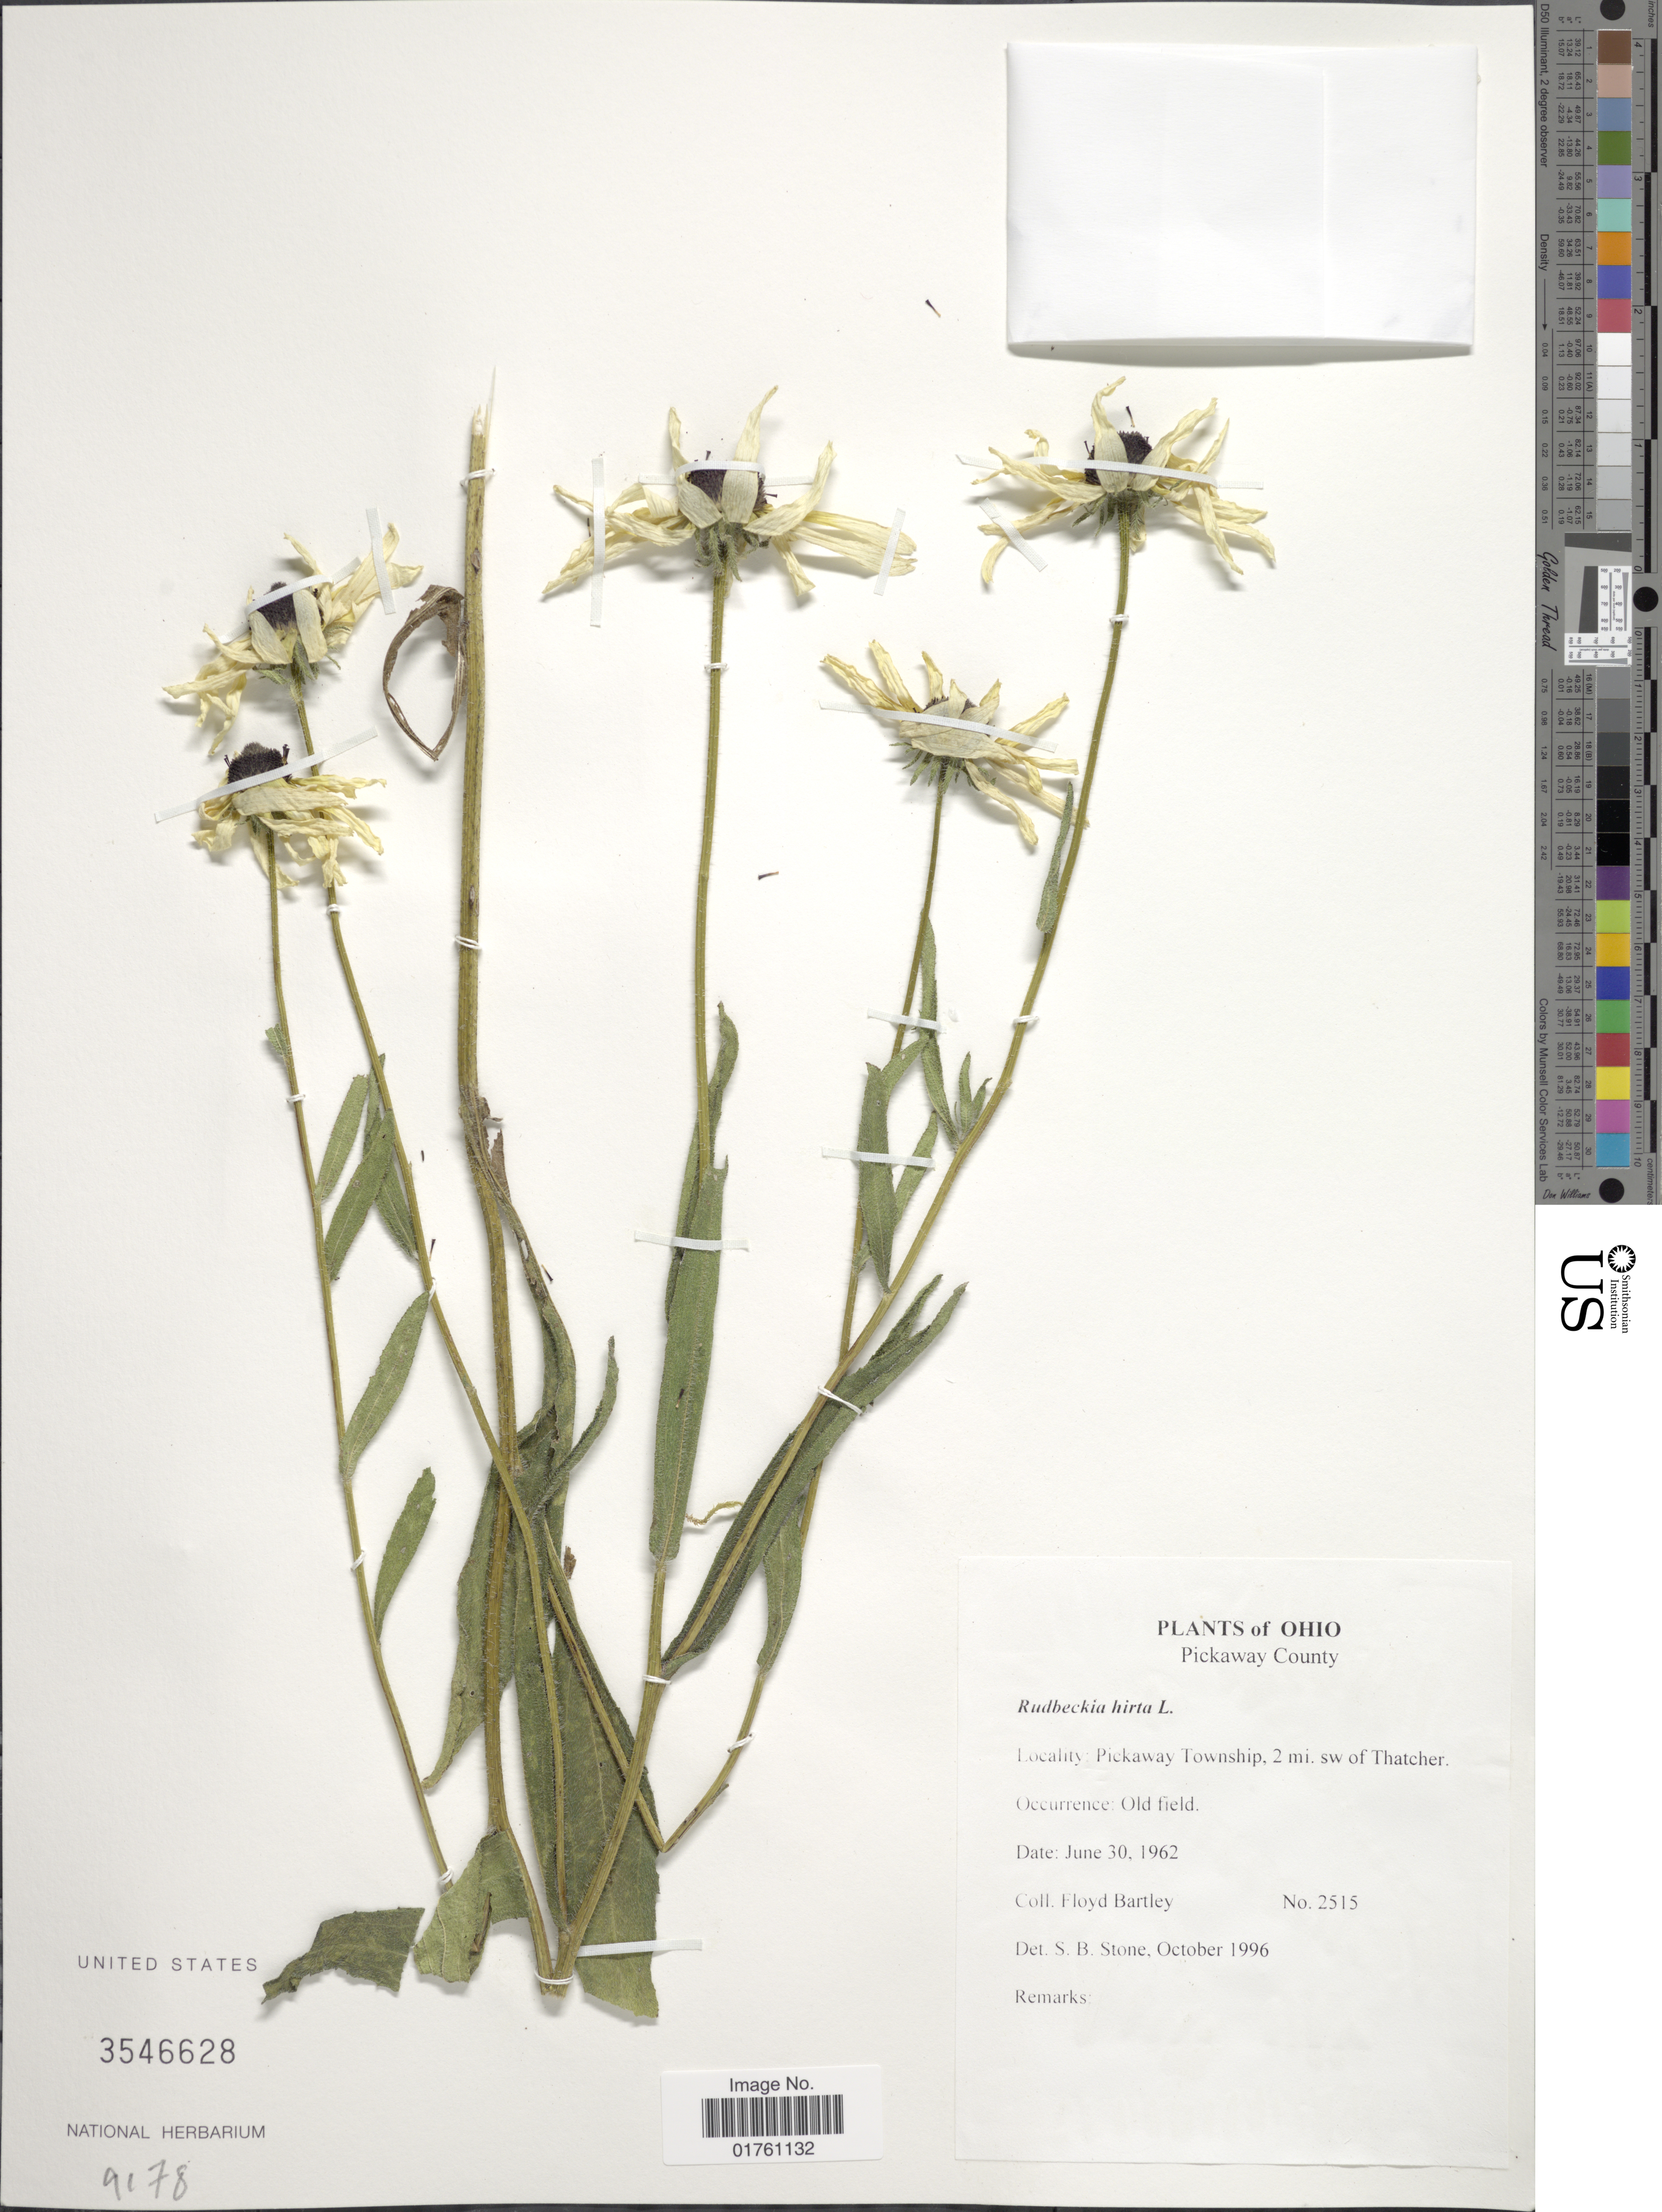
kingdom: Plantae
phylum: Tracheophyta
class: Magnoliopsida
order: Asterales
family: Asteraceae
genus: Rudbeckia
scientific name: Rudbeckia hirta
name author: L.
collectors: F. Bartley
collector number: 2515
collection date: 1962-06-30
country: United States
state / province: Ohio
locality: Pickaway County, Pickaway Township, 2 mi sw of Thathcer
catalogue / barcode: US 3546628